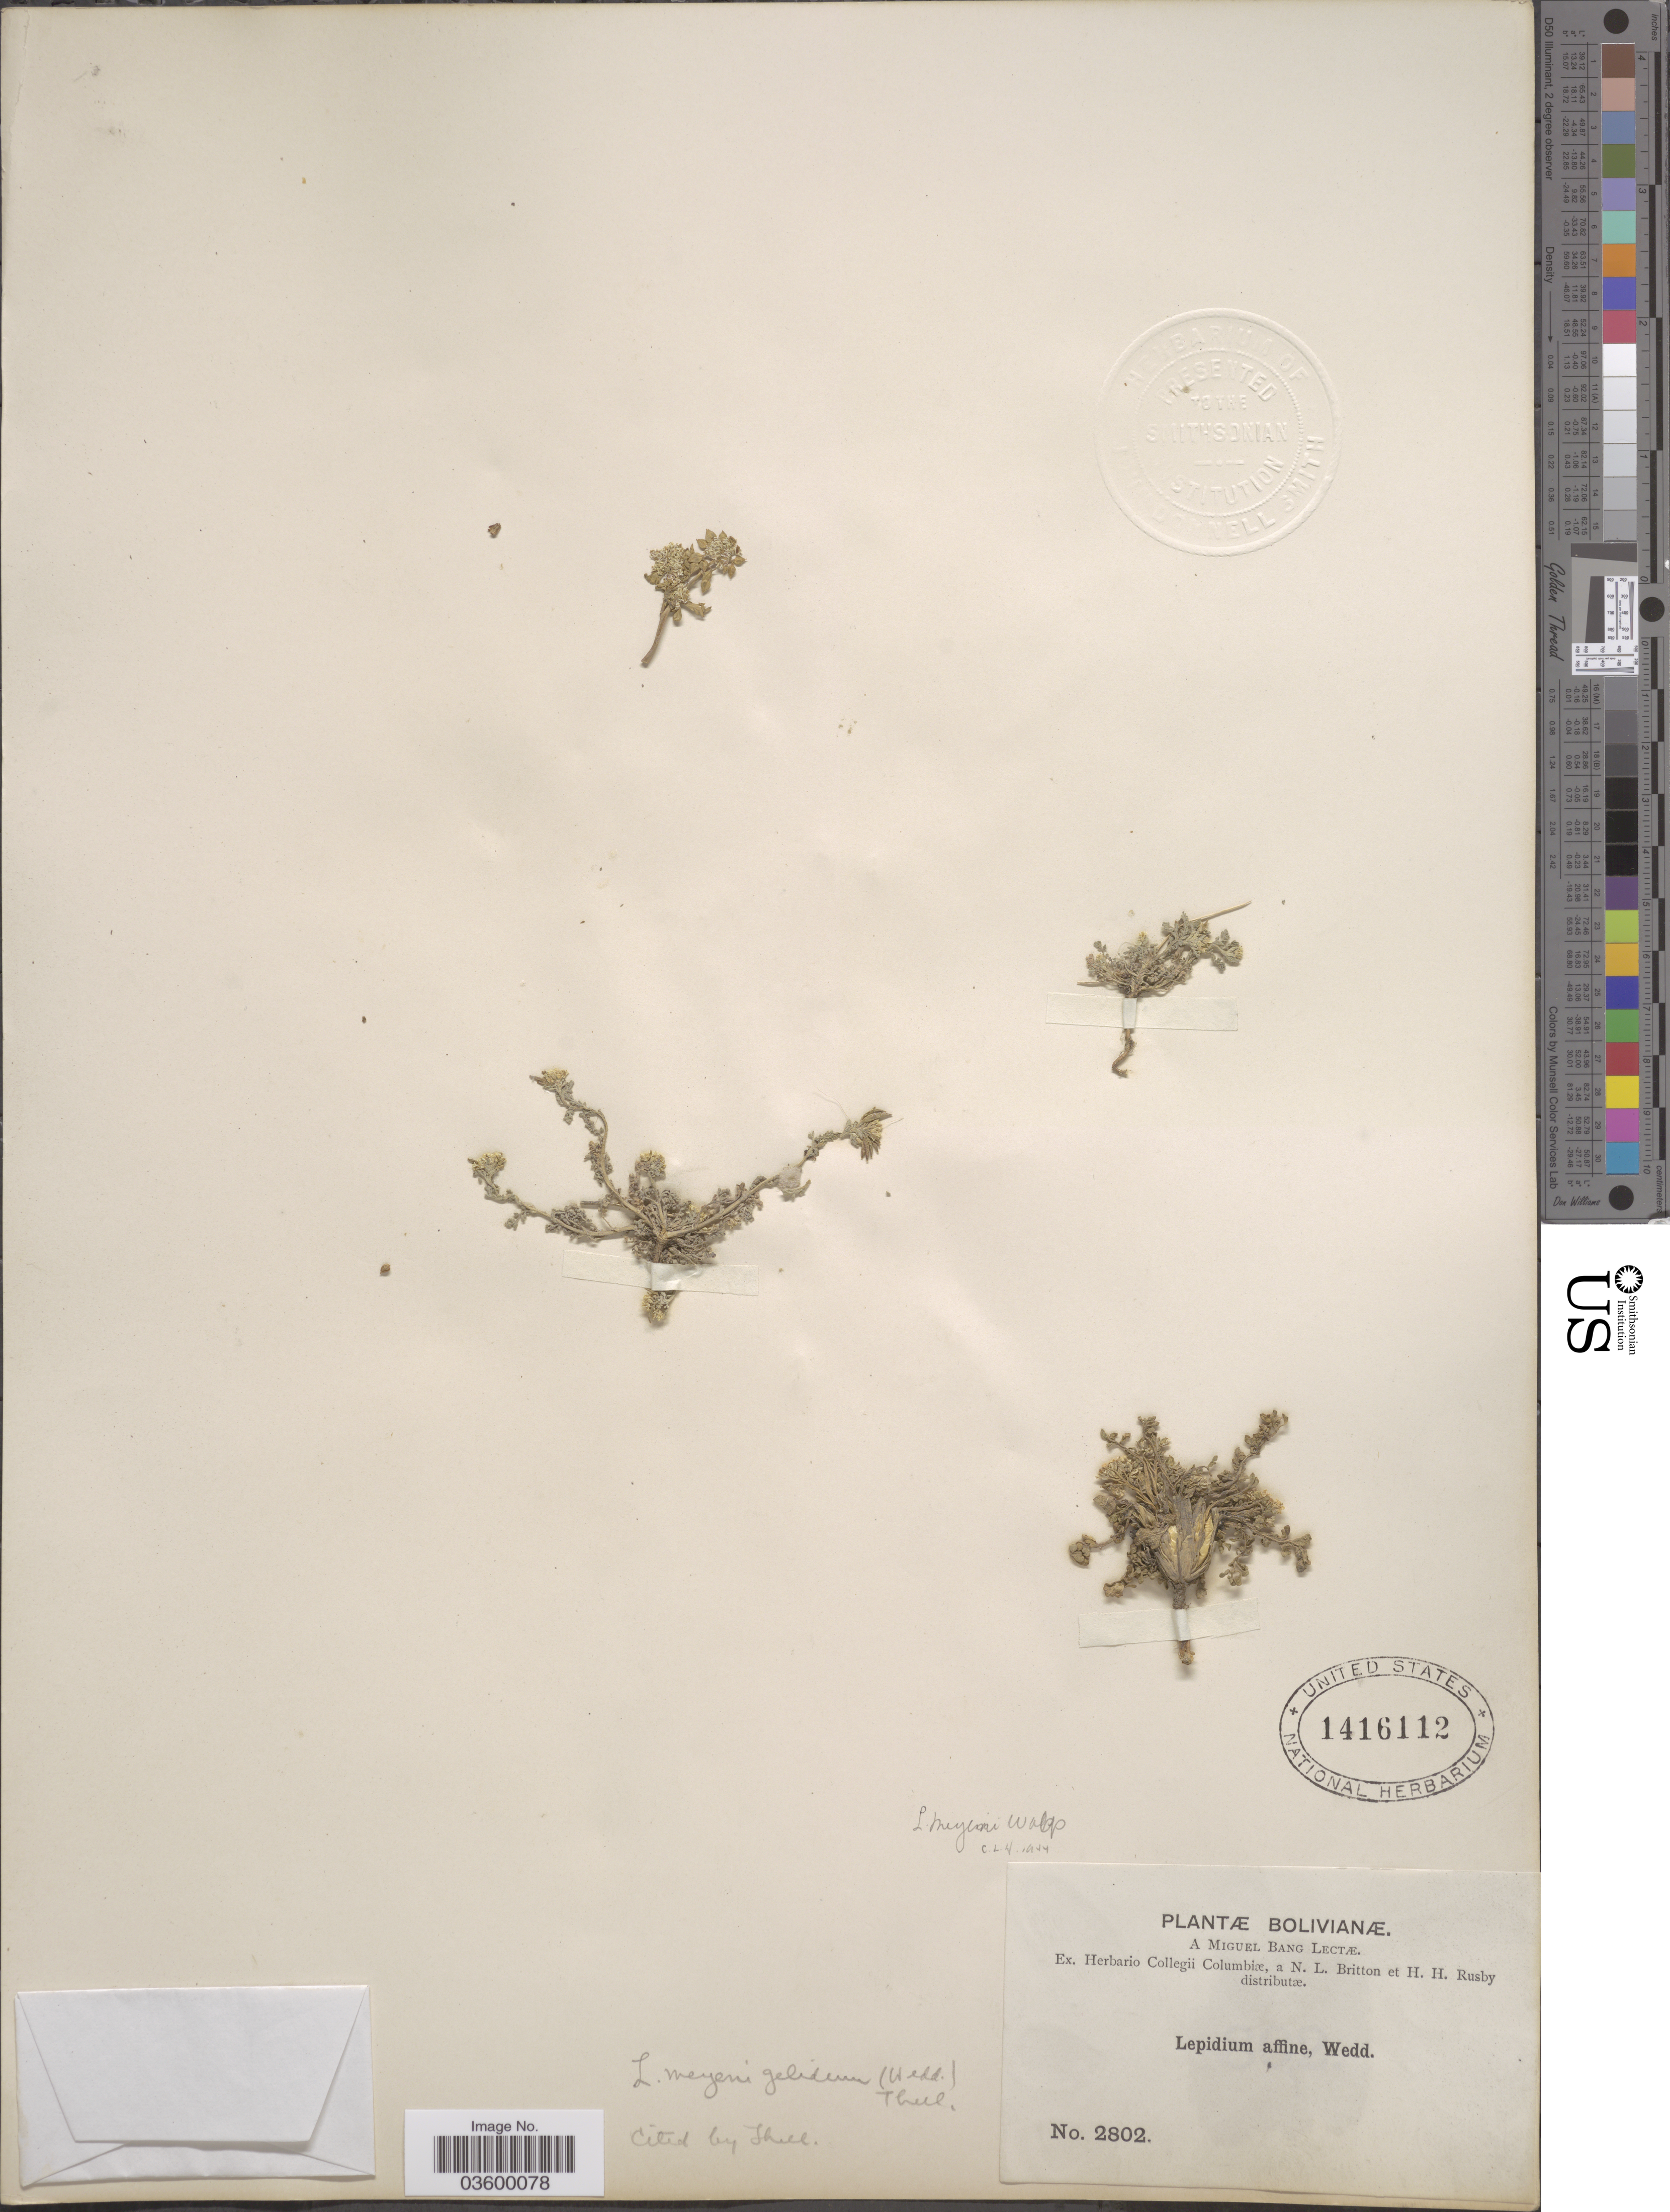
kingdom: Plantae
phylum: Tracheophyta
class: Magnoliopsida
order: Brassicales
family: Brassicaceae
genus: Lepidium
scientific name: Lepidium meyenii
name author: Walp.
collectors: M. Bang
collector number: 2802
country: Bolivia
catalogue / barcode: US 1416112